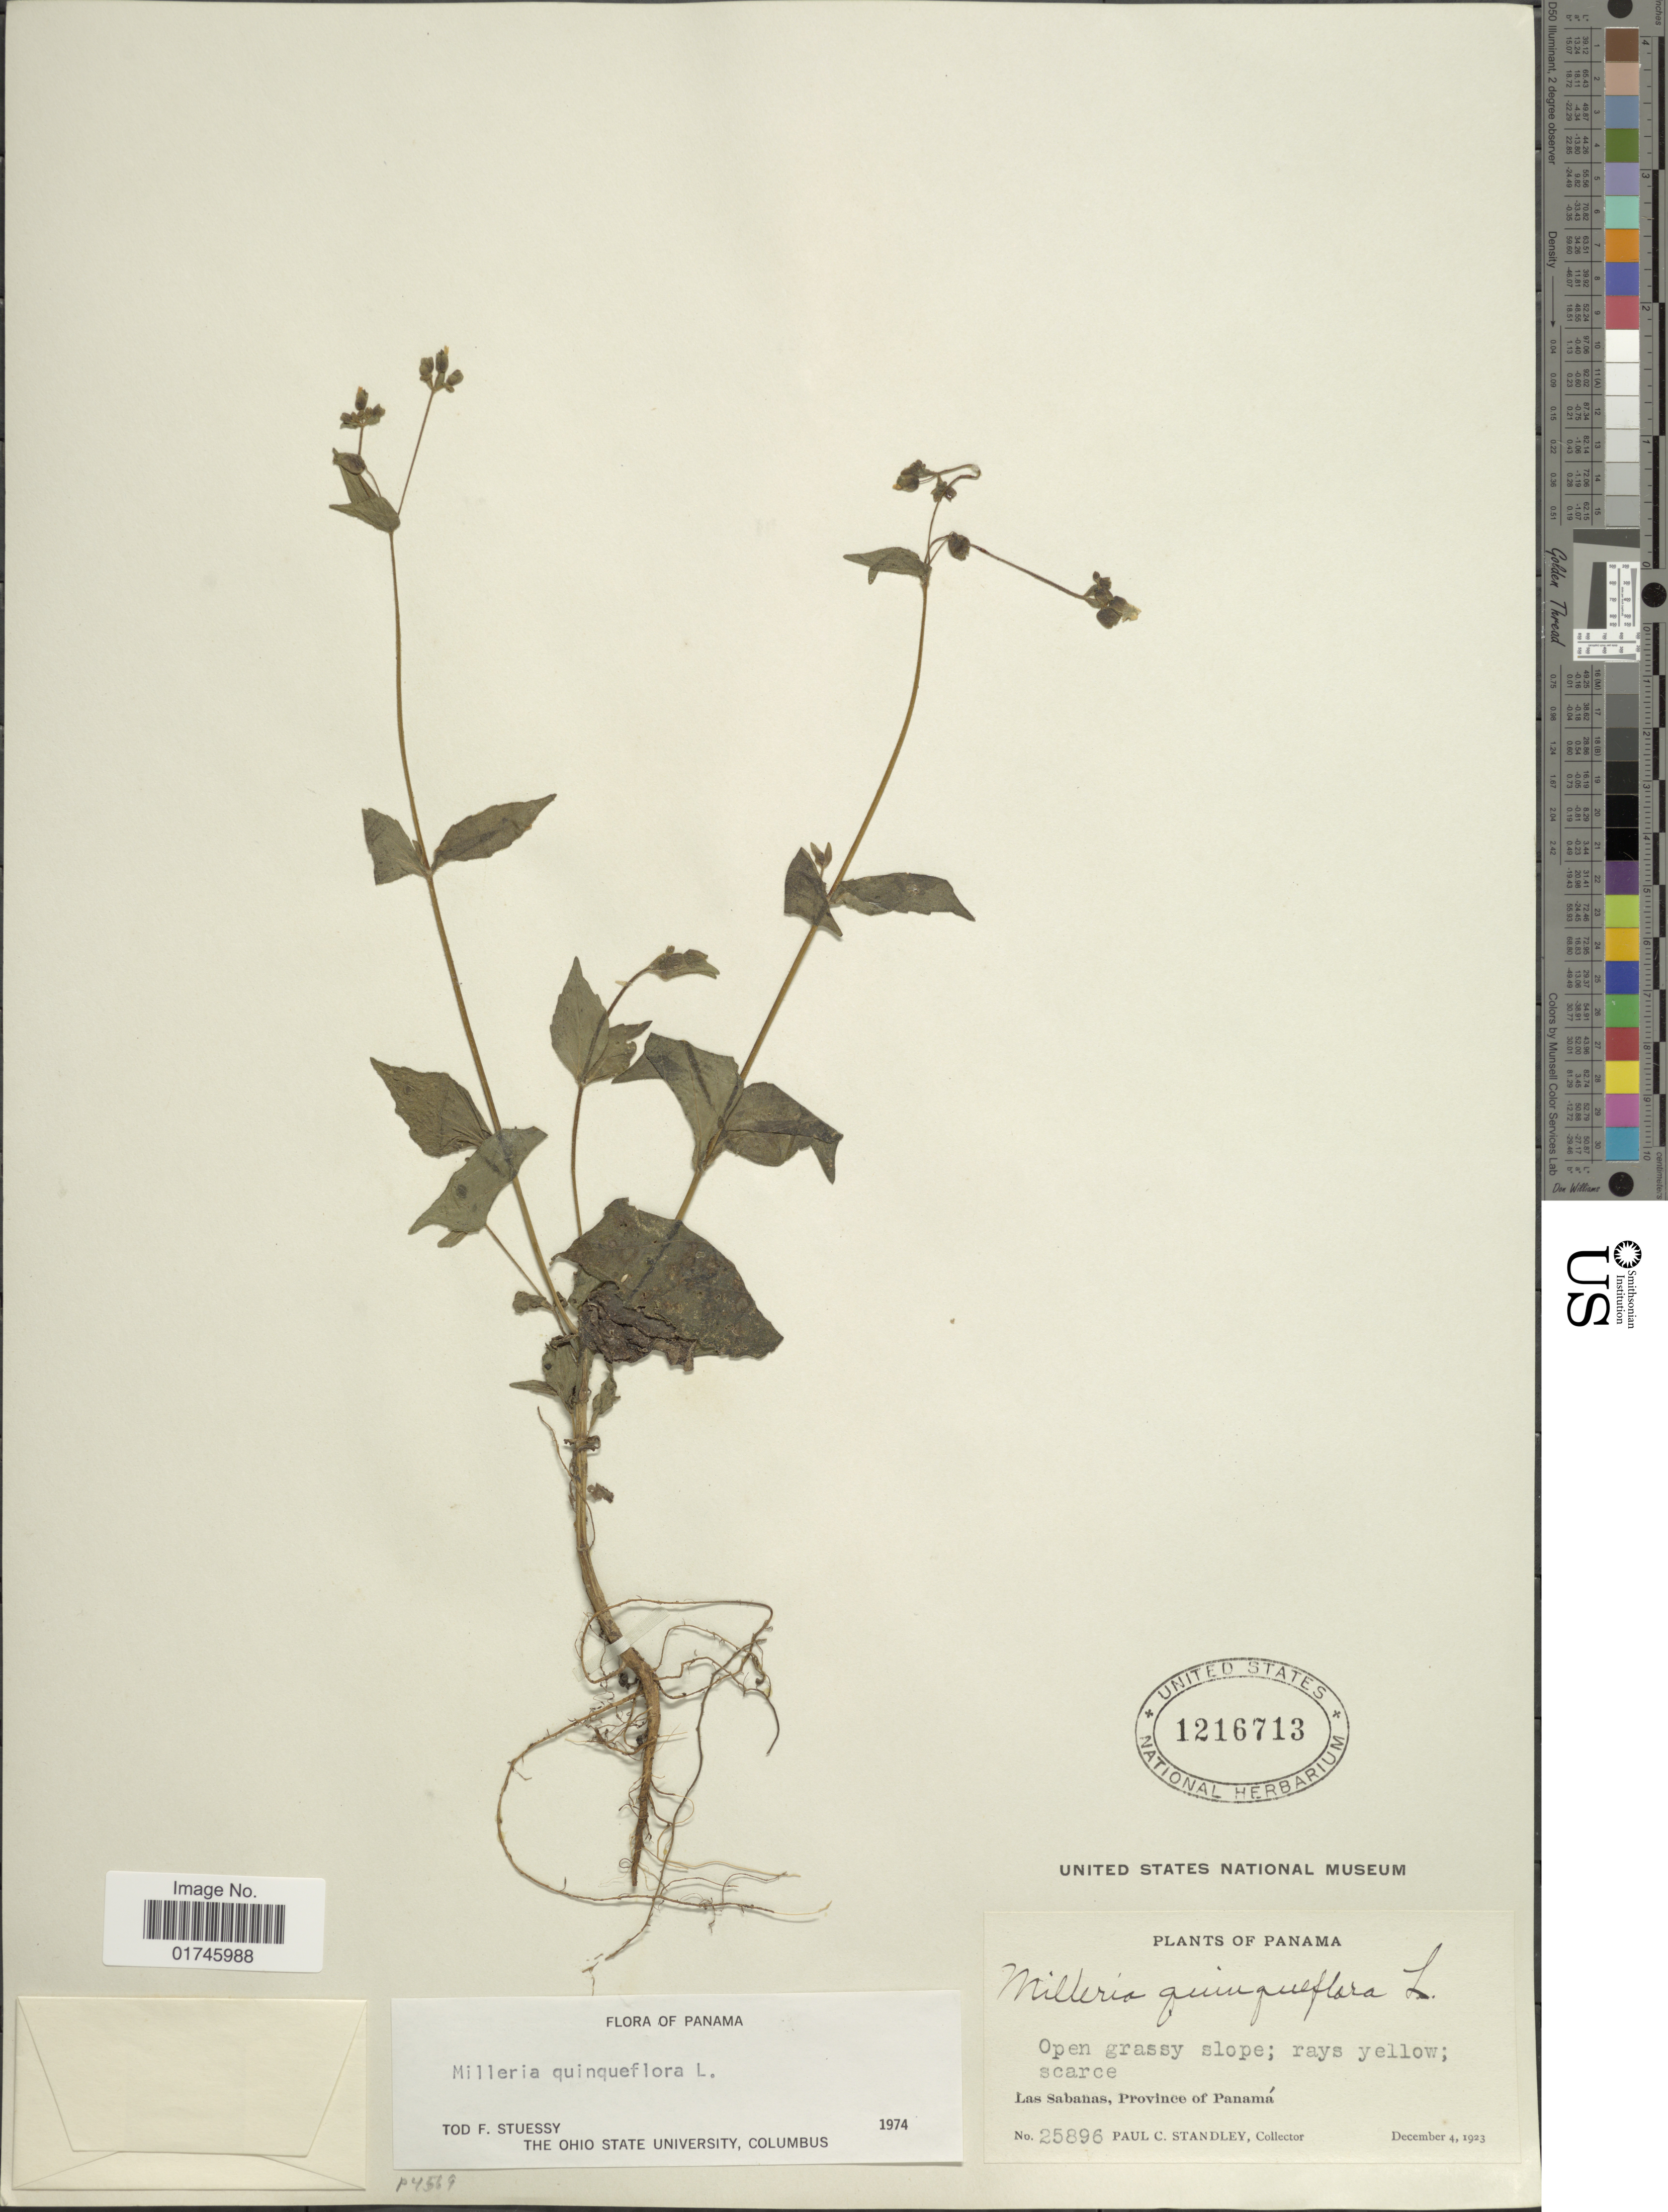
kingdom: Plantae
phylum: Tracheophyta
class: Magnoliopsida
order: Asterales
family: Asteraceae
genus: Milleria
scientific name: Milleria quinqueflora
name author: L.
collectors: P. C. Standley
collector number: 25896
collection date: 1923-12-04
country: Panama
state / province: Panamá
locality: La Sabanas, Province of Panama.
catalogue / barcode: US 126713